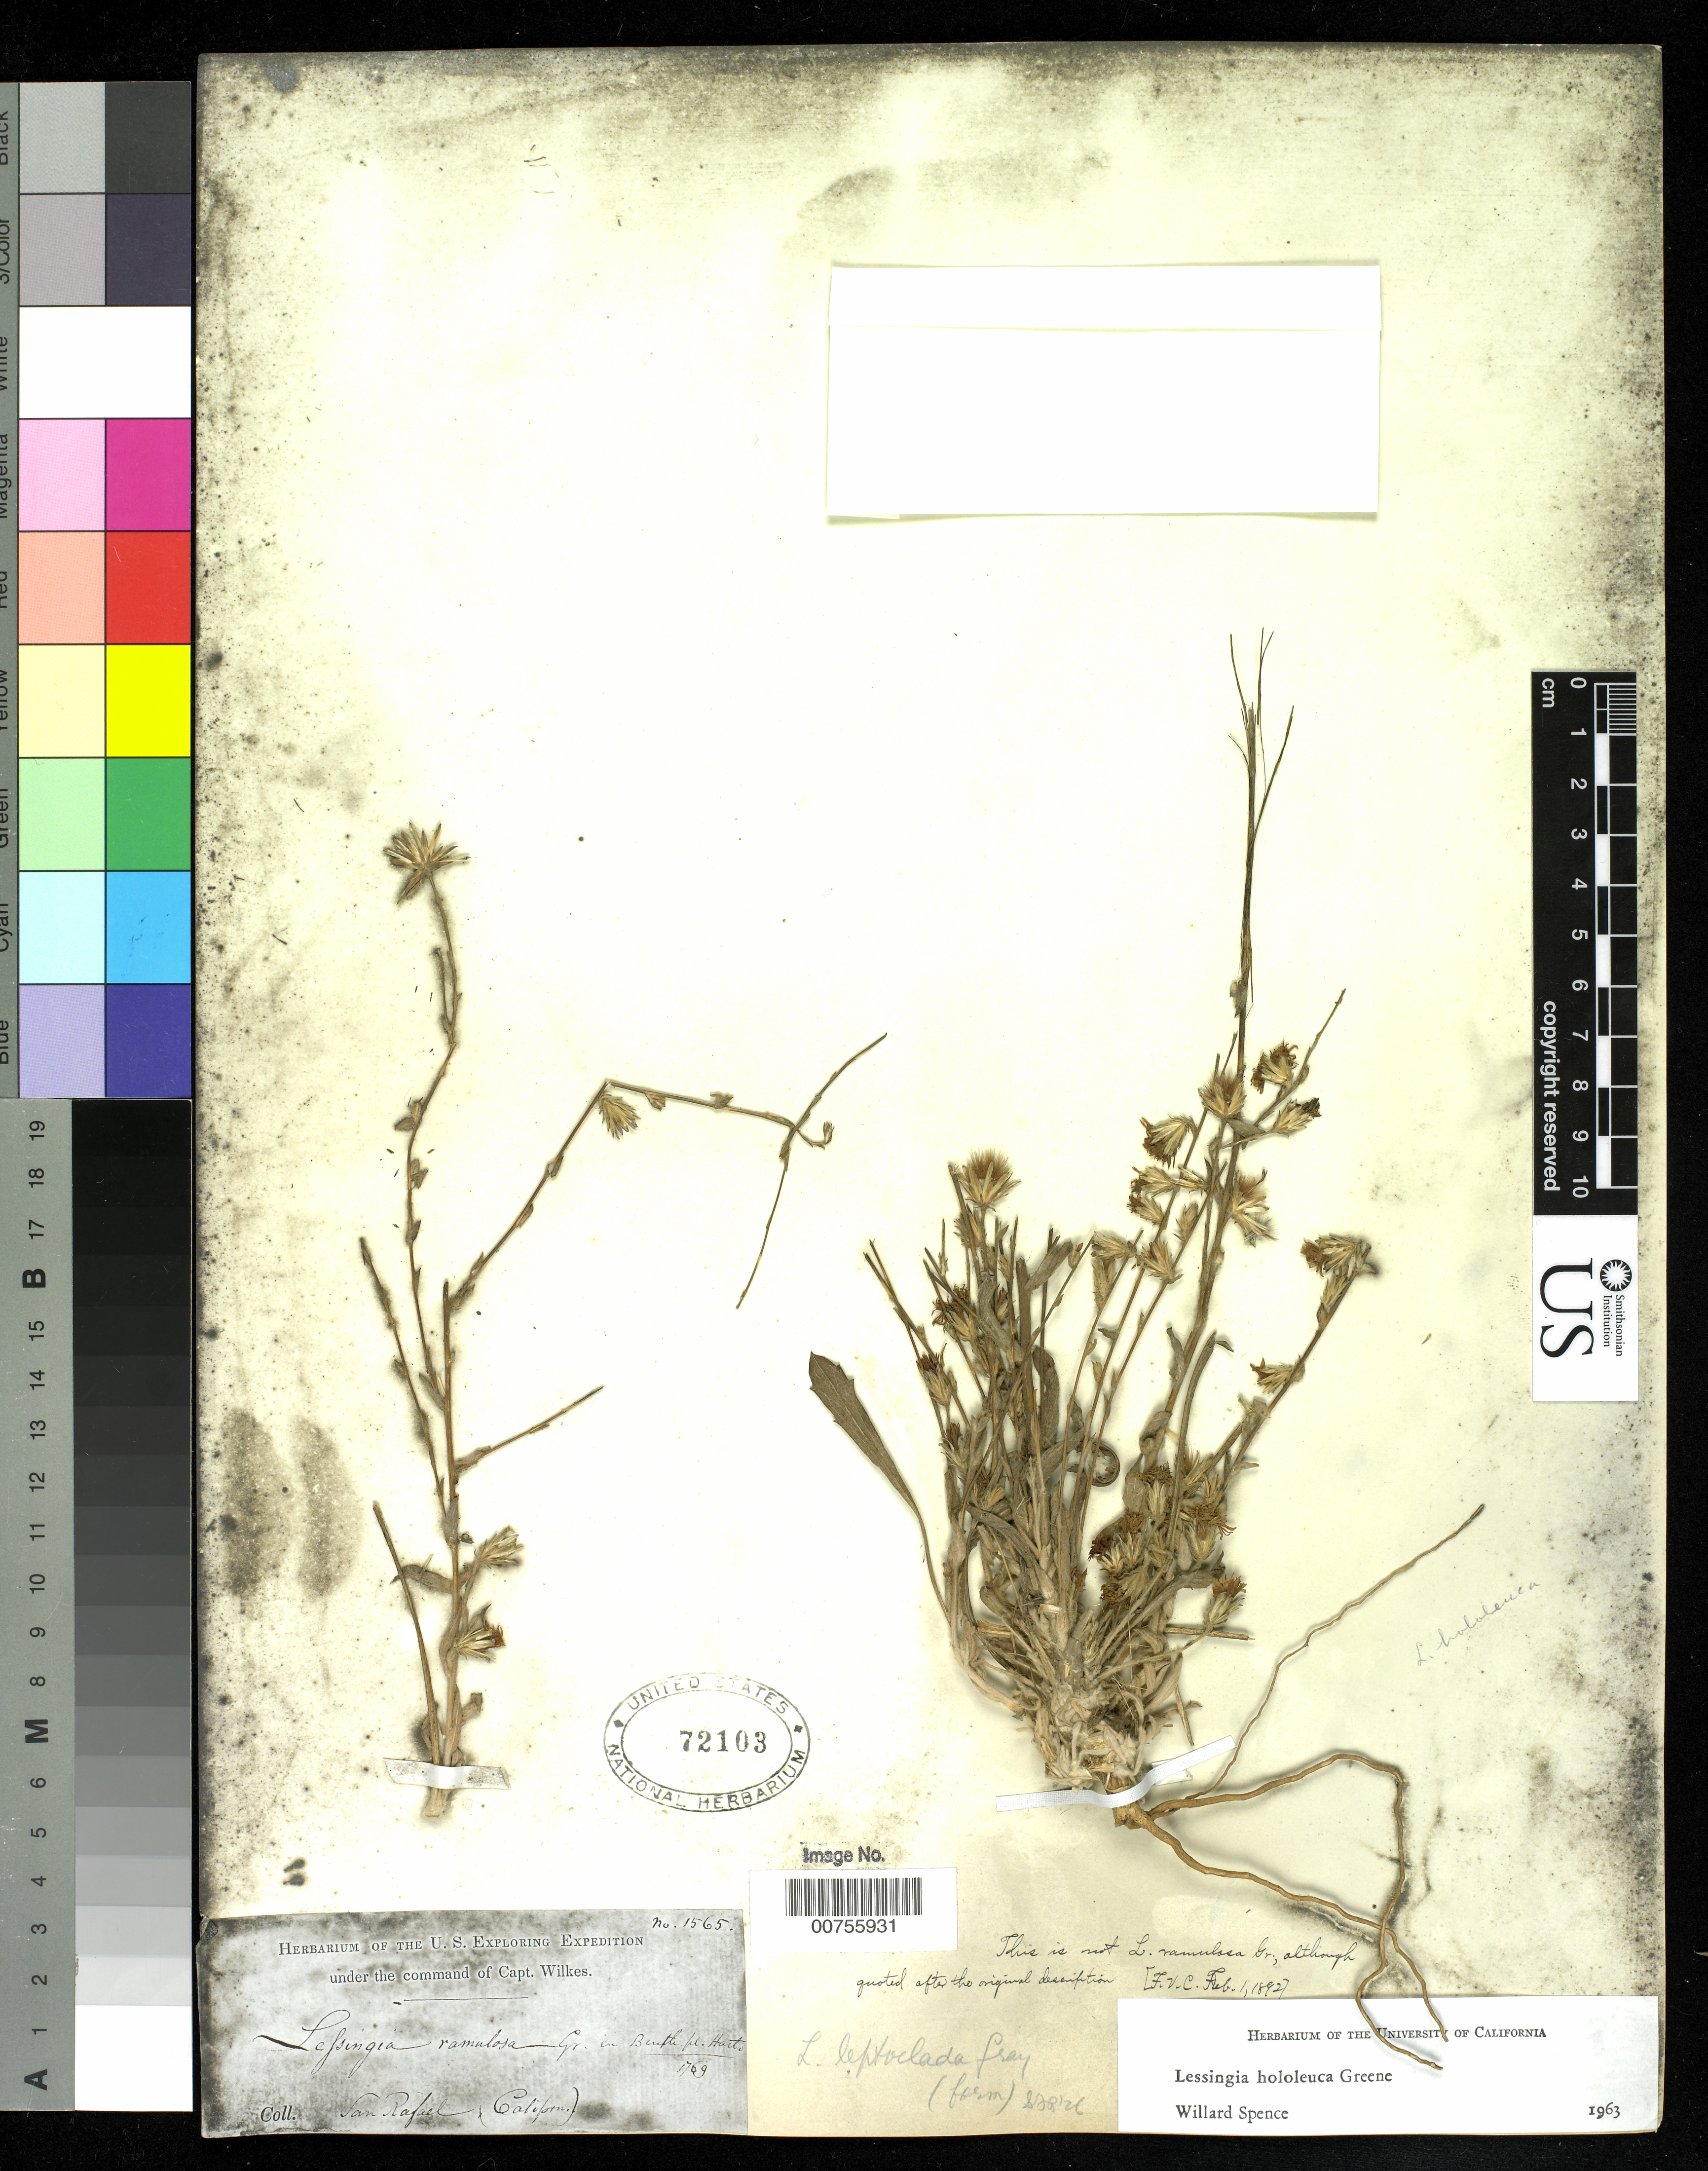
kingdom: Plantae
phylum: Tracheophyta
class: Magnoliopsida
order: Asterales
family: Asteraceae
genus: Lessingia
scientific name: Lessingia hololeuca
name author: Greene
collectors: Wilkes Explor. Exped.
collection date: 1838/1842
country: United States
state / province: California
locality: San Rafael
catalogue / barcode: US 72103